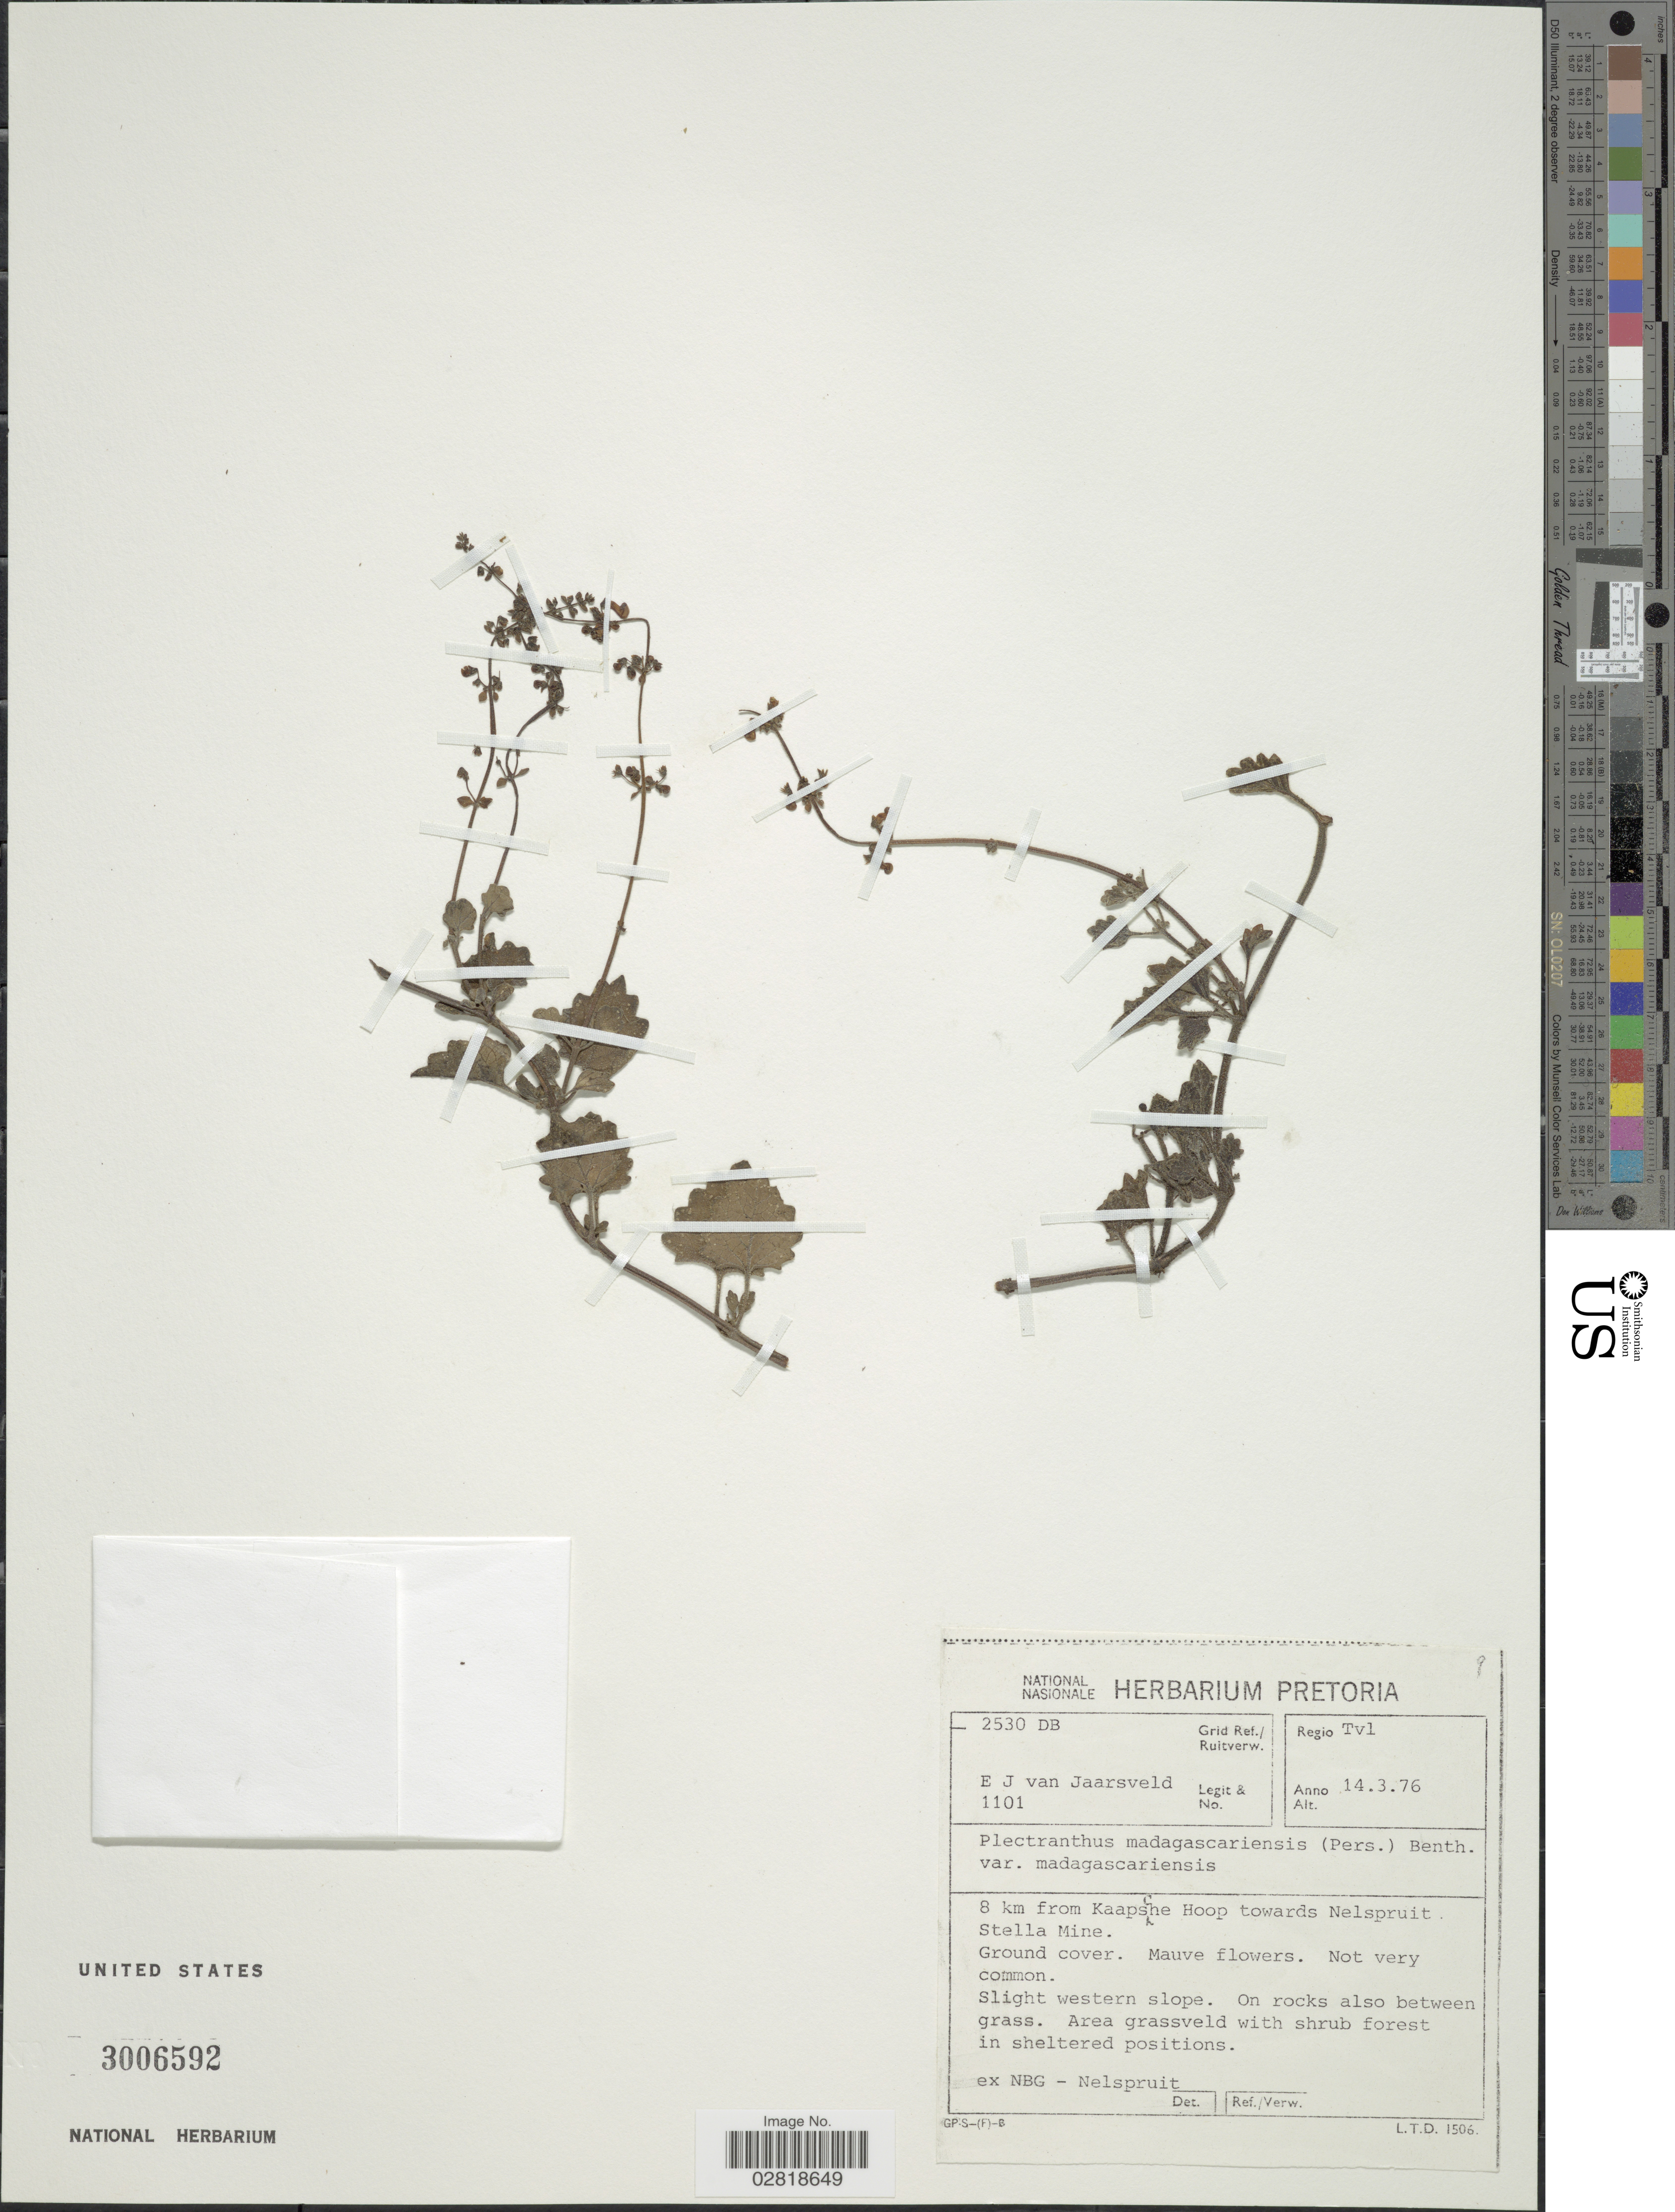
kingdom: Plantae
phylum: Tracheophyta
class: Magnoliopsida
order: Lamiales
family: Lamiaceae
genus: Plectranthus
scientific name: Plectranthus madagascariensis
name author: (Pers.) Benth.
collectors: E. van Jaarsveld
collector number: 1101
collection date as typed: Transcribed d/m/y: 14/3/76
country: South Africa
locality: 2530 DB Grid Ref./ Ruitverw. Regio Tvl. 8 km from Kaapsche Hoop towards Nelspruit Stella Mine.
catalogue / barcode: US 3006592